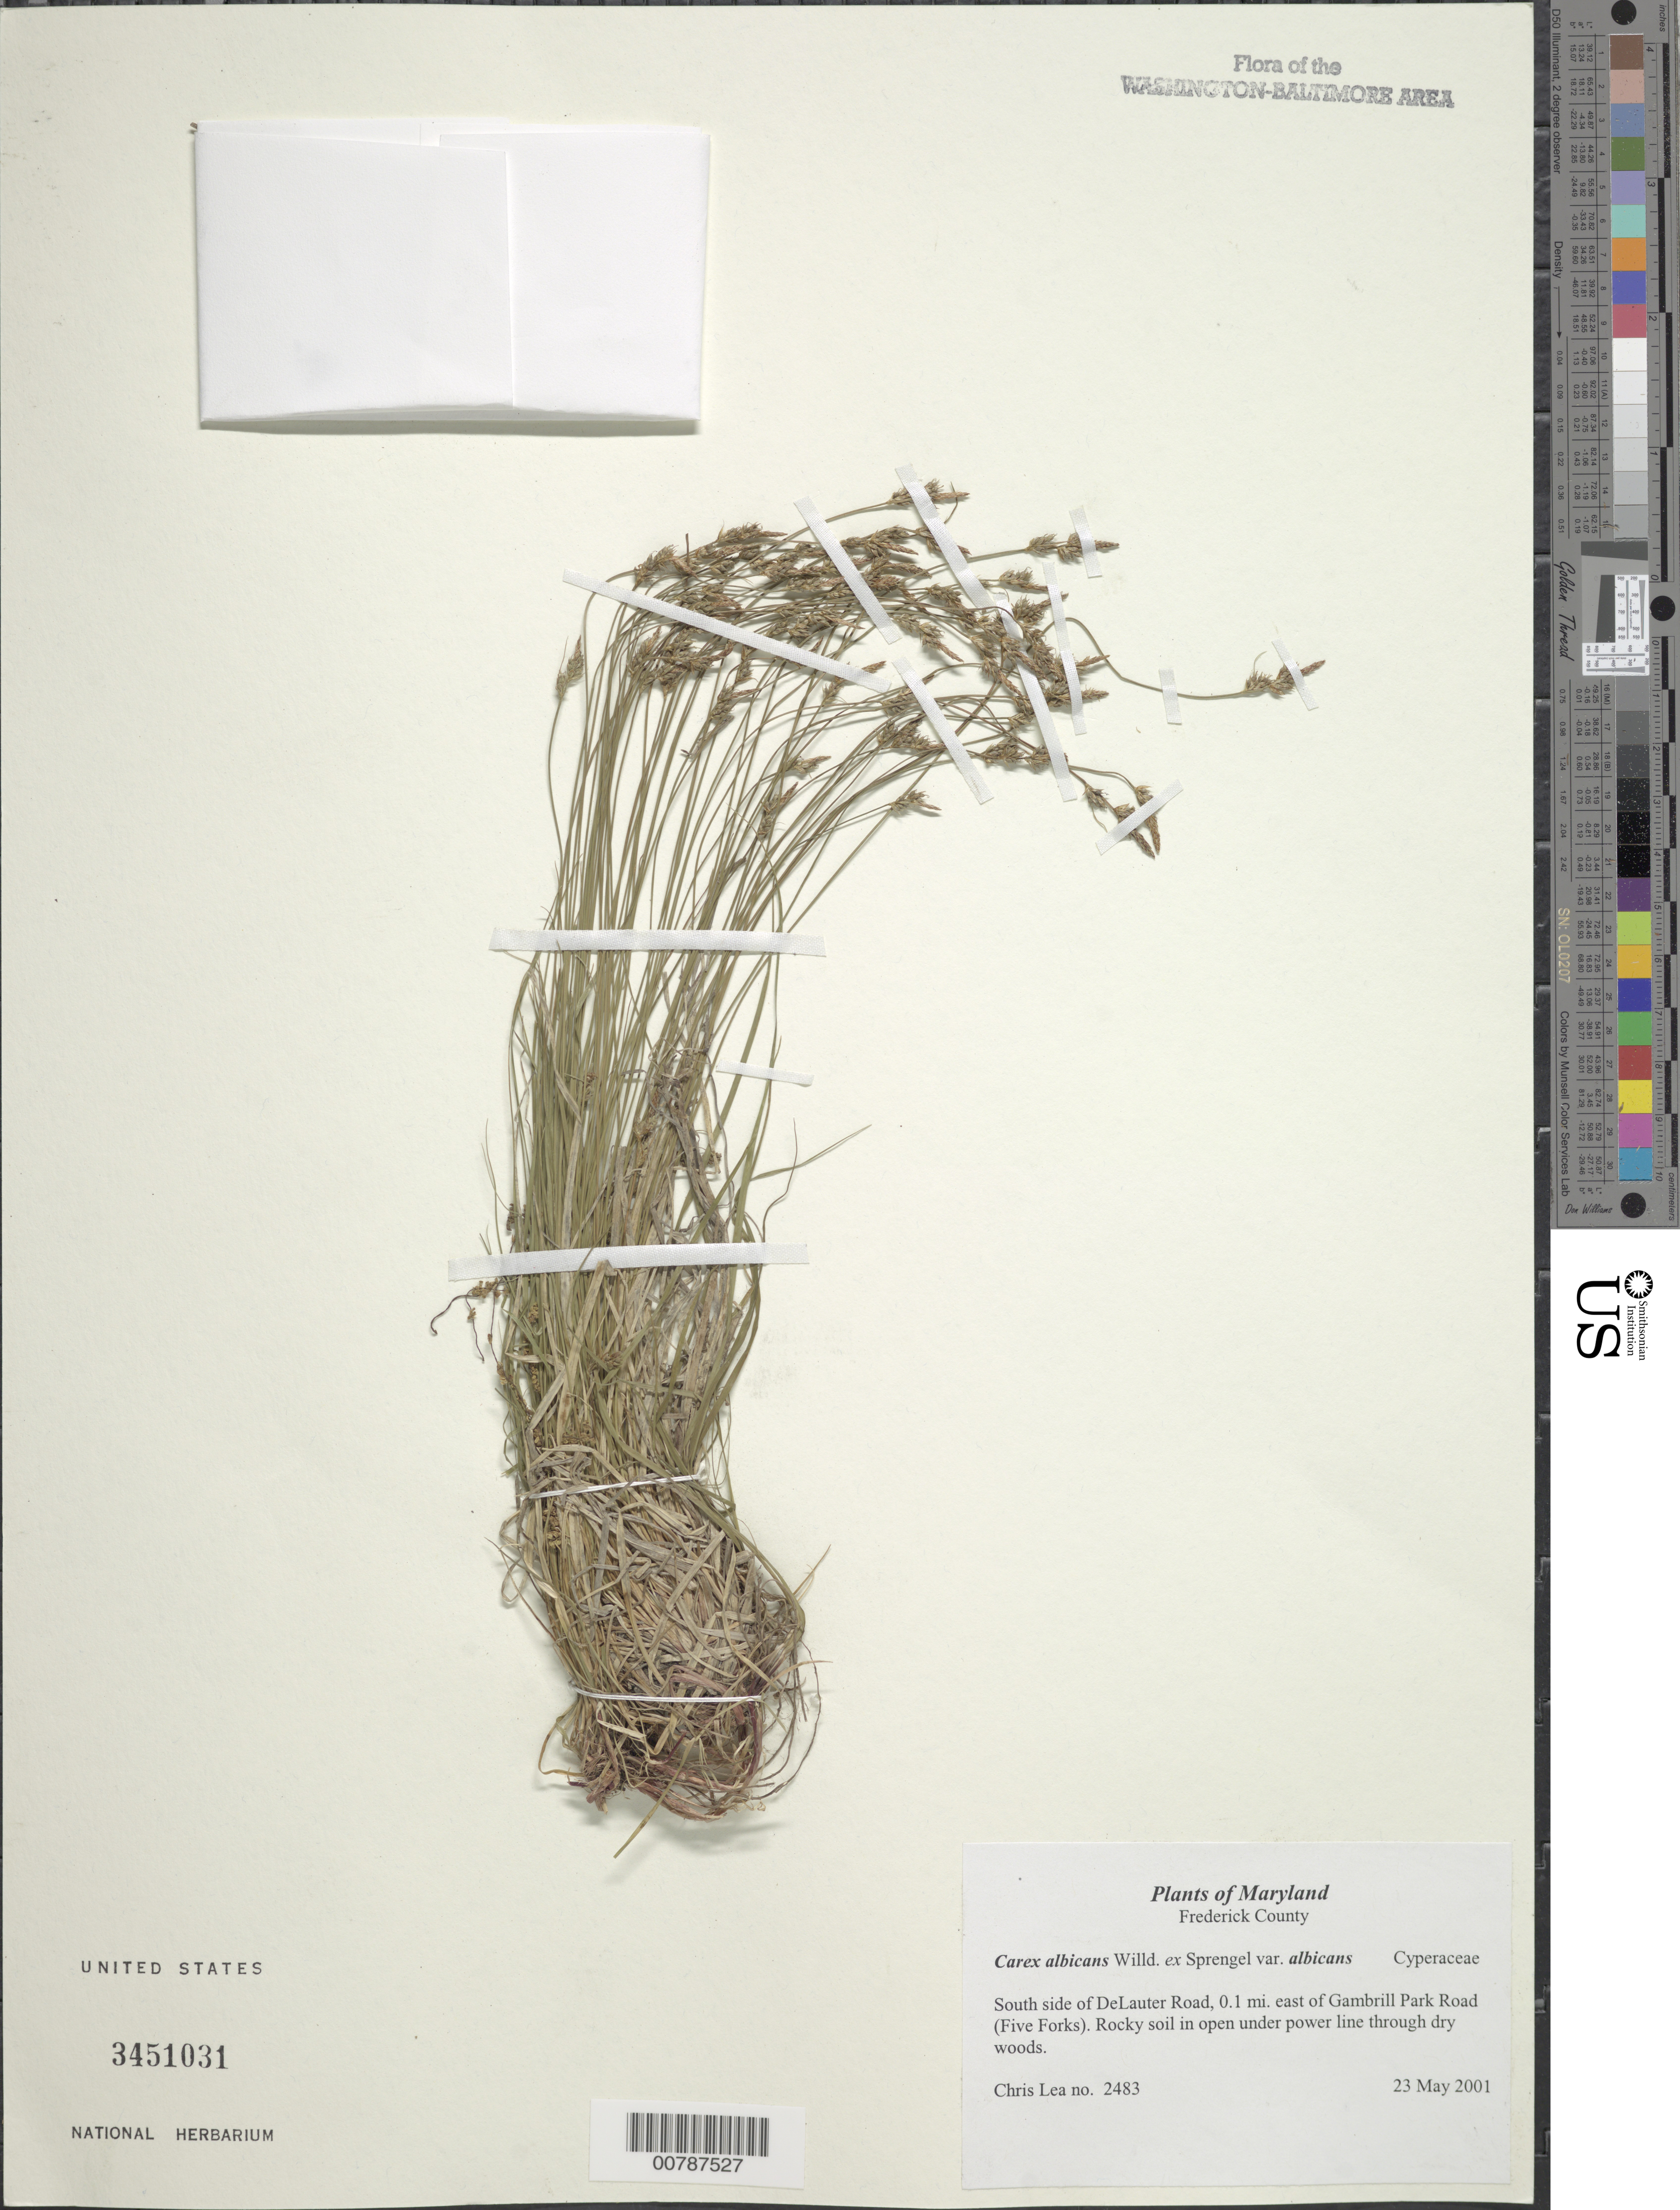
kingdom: Plantae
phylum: Tracheophyta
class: Liliopsida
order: Poales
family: Cyperaceae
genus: Carex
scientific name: Carex albicans var. albicans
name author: Willd. ex Spreng.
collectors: C. Lea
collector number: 2483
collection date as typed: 23 May 2001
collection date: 2001-05-23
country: United States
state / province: Maryland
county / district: Frederick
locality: South side of DeLauter Road, 0.1 mi. east of Gambrill Park Road (Five Forks)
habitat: Rocky soil in open under power line through dry woods.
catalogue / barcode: US 3451031